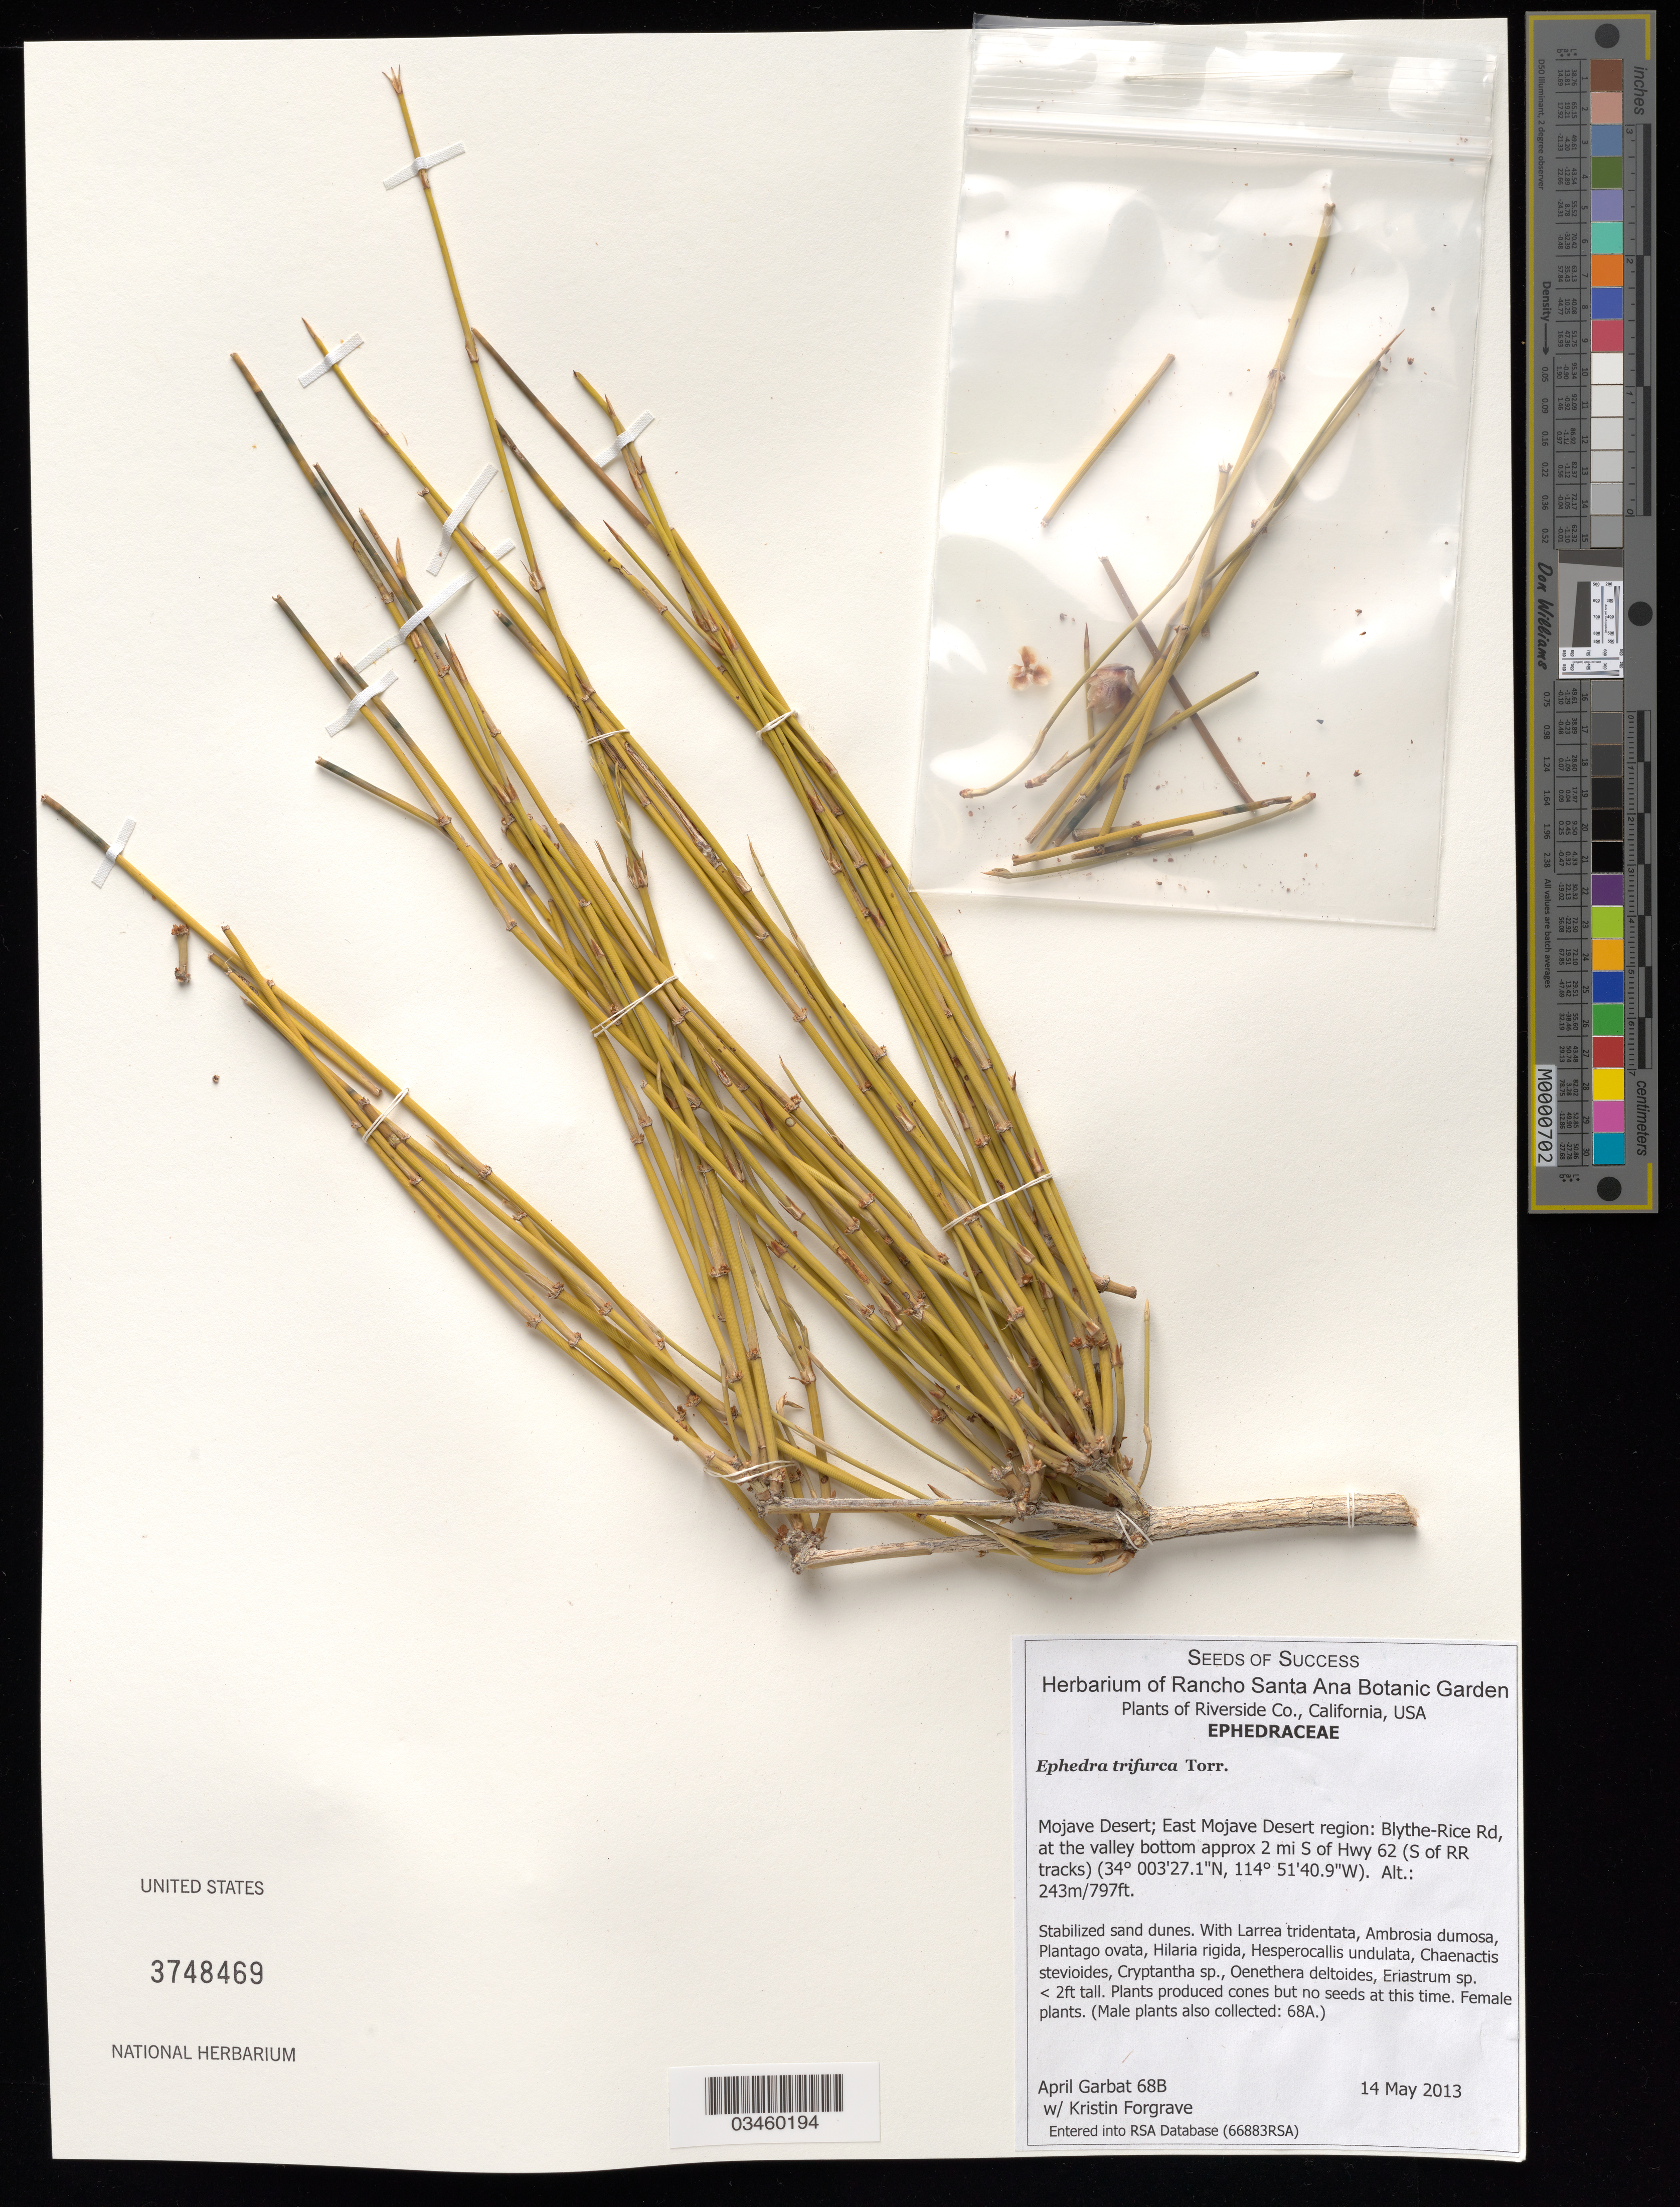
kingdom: Plantae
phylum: Tracheophyta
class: Gnetopsida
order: Ephedrales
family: Ephedraceae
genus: Ephedra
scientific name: Ephedra trifurca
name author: Torr. ex S. Watson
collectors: A. Garbat & K. Forgrave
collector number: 68 B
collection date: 2013-05-14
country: United States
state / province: California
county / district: Riverside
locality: East Mojave Desert Region. Blythe-Rice Rd., at the valley bottom approx. 2 mi. S of Hwy 62 ( S of RR tracks).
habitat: Stabilized dunes. With Larrea tridentata, Ambrosia dumosa, Plantago ovata, ect.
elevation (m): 243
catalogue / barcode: US 3748469